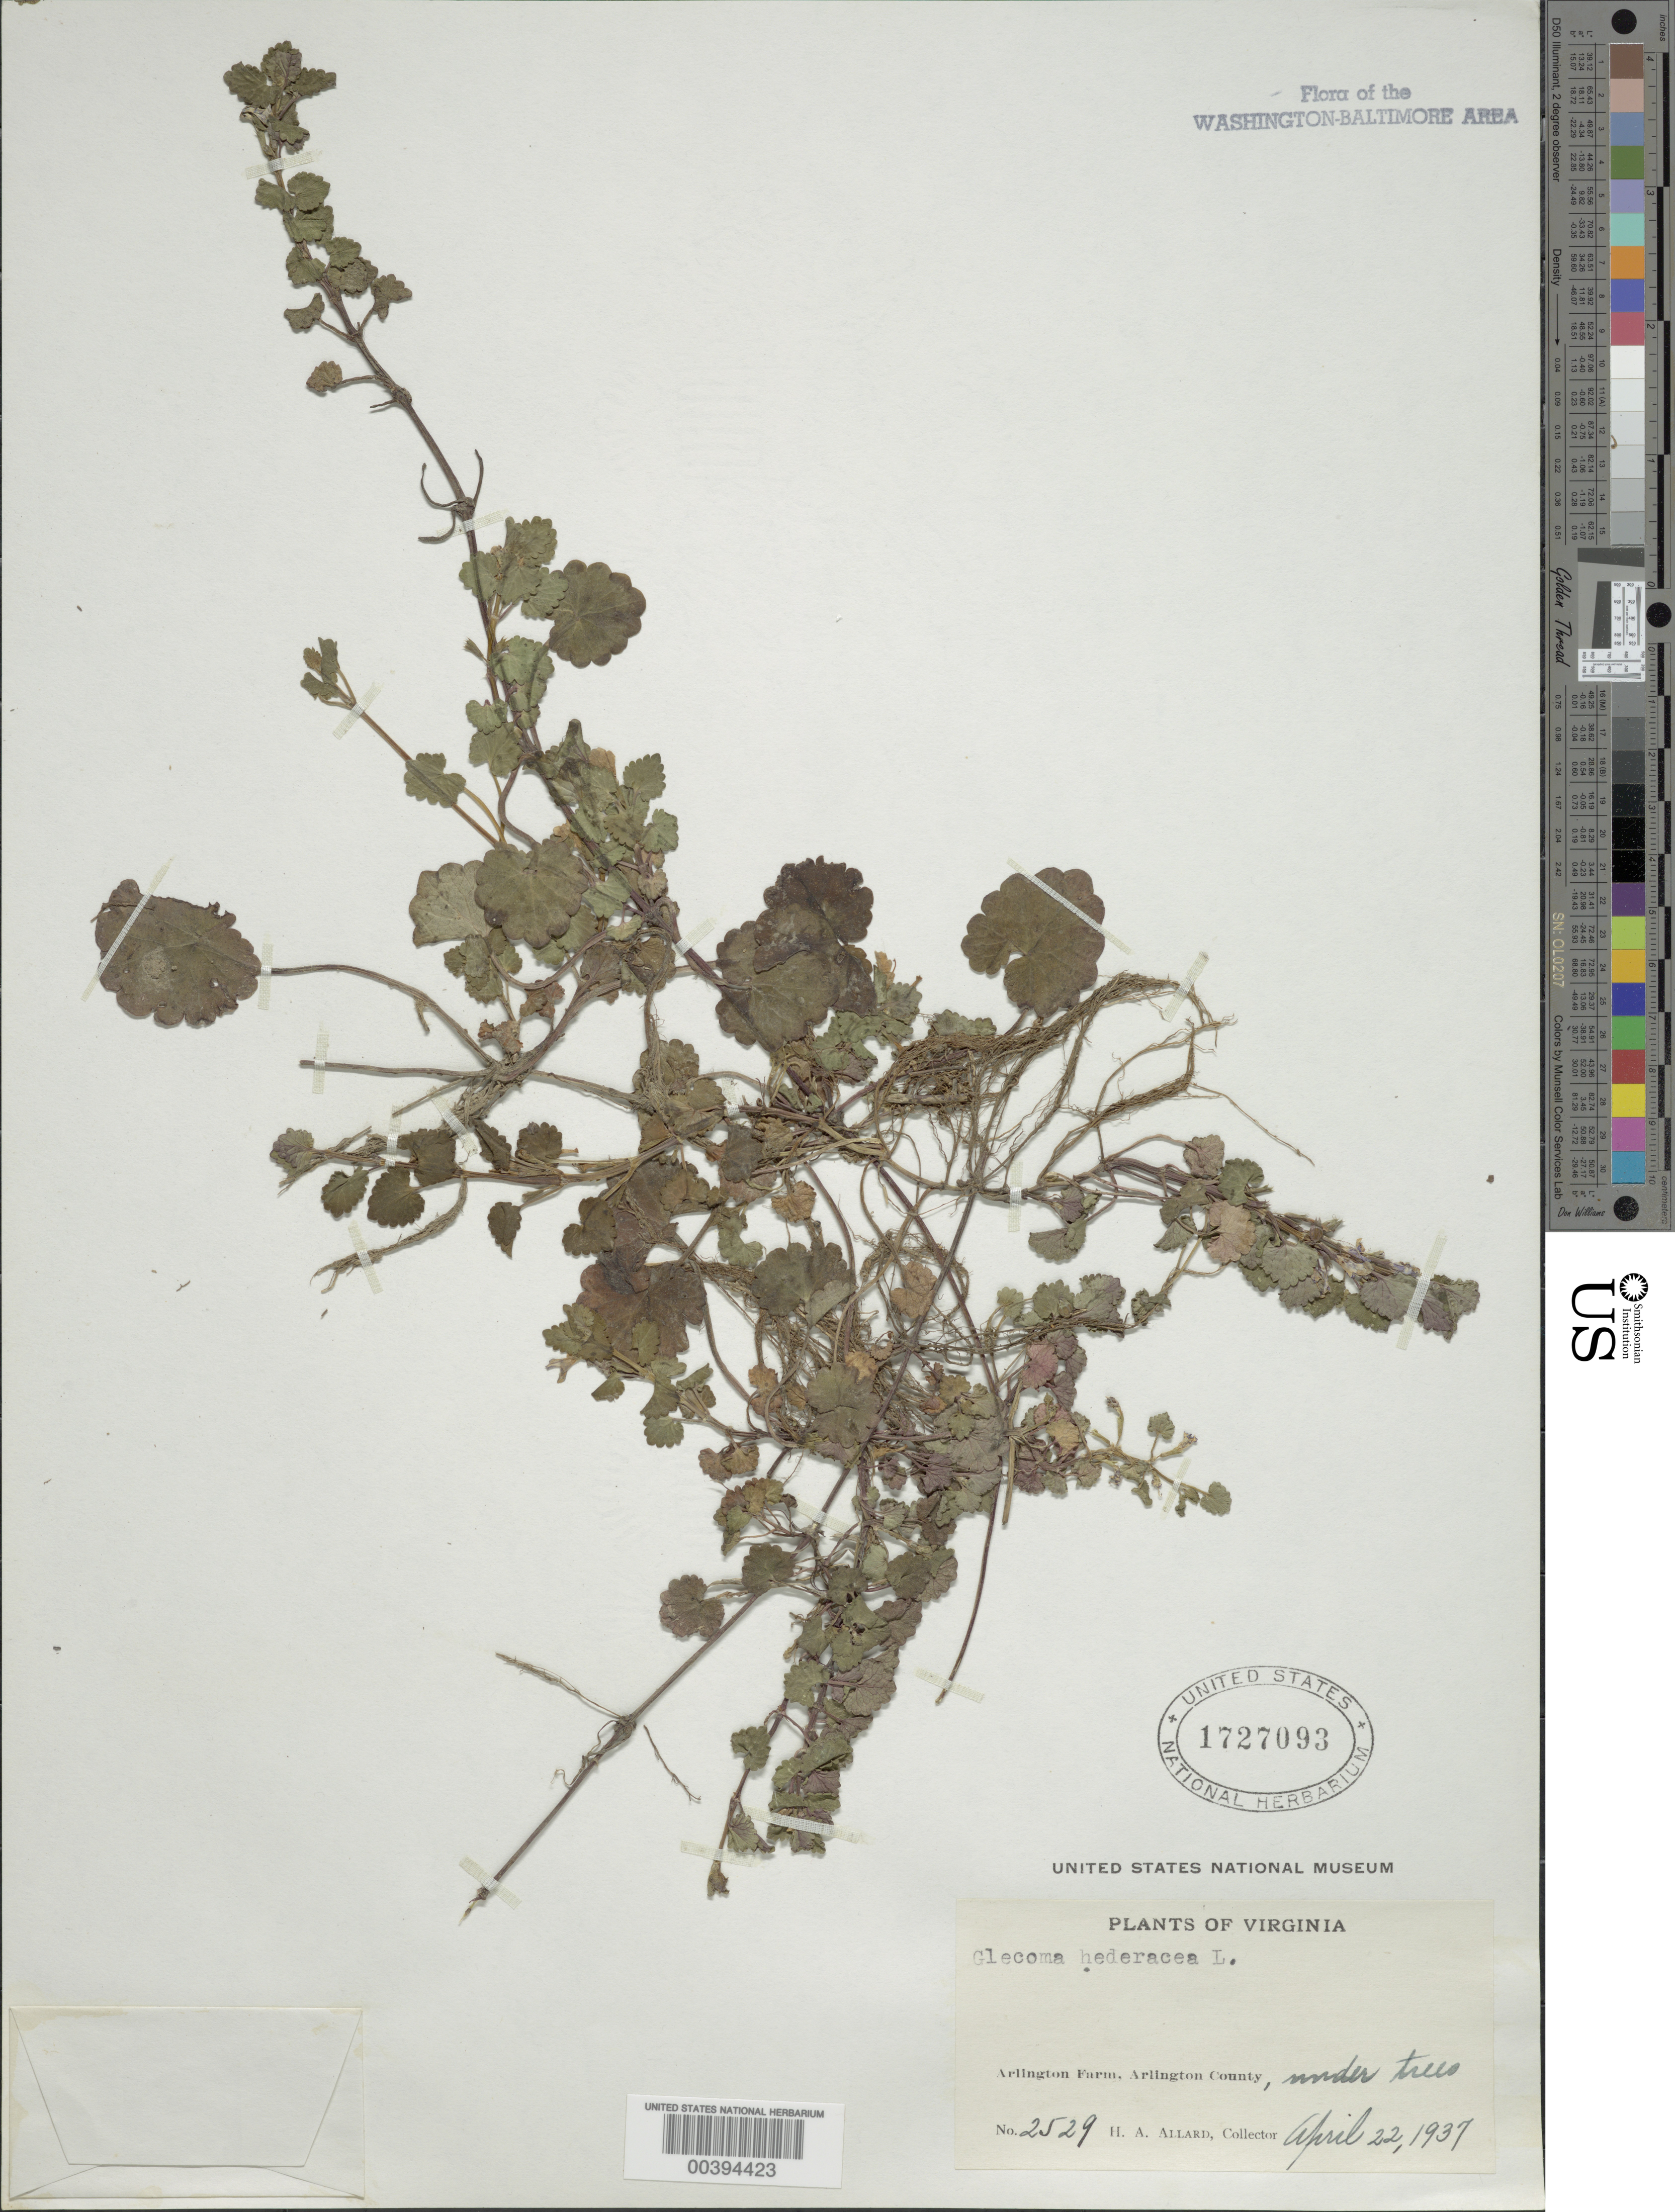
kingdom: Plantae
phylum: Tracheophyta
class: Magnoliopsida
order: Lamiales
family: Lamiaceae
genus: Glechoma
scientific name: Glechoma hederacea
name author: L.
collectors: H. A. Allard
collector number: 2529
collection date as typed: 22 Apr 1937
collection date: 1937-04-22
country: United States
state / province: Virginia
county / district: Arlington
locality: Arlington Farm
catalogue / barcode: US 1727093